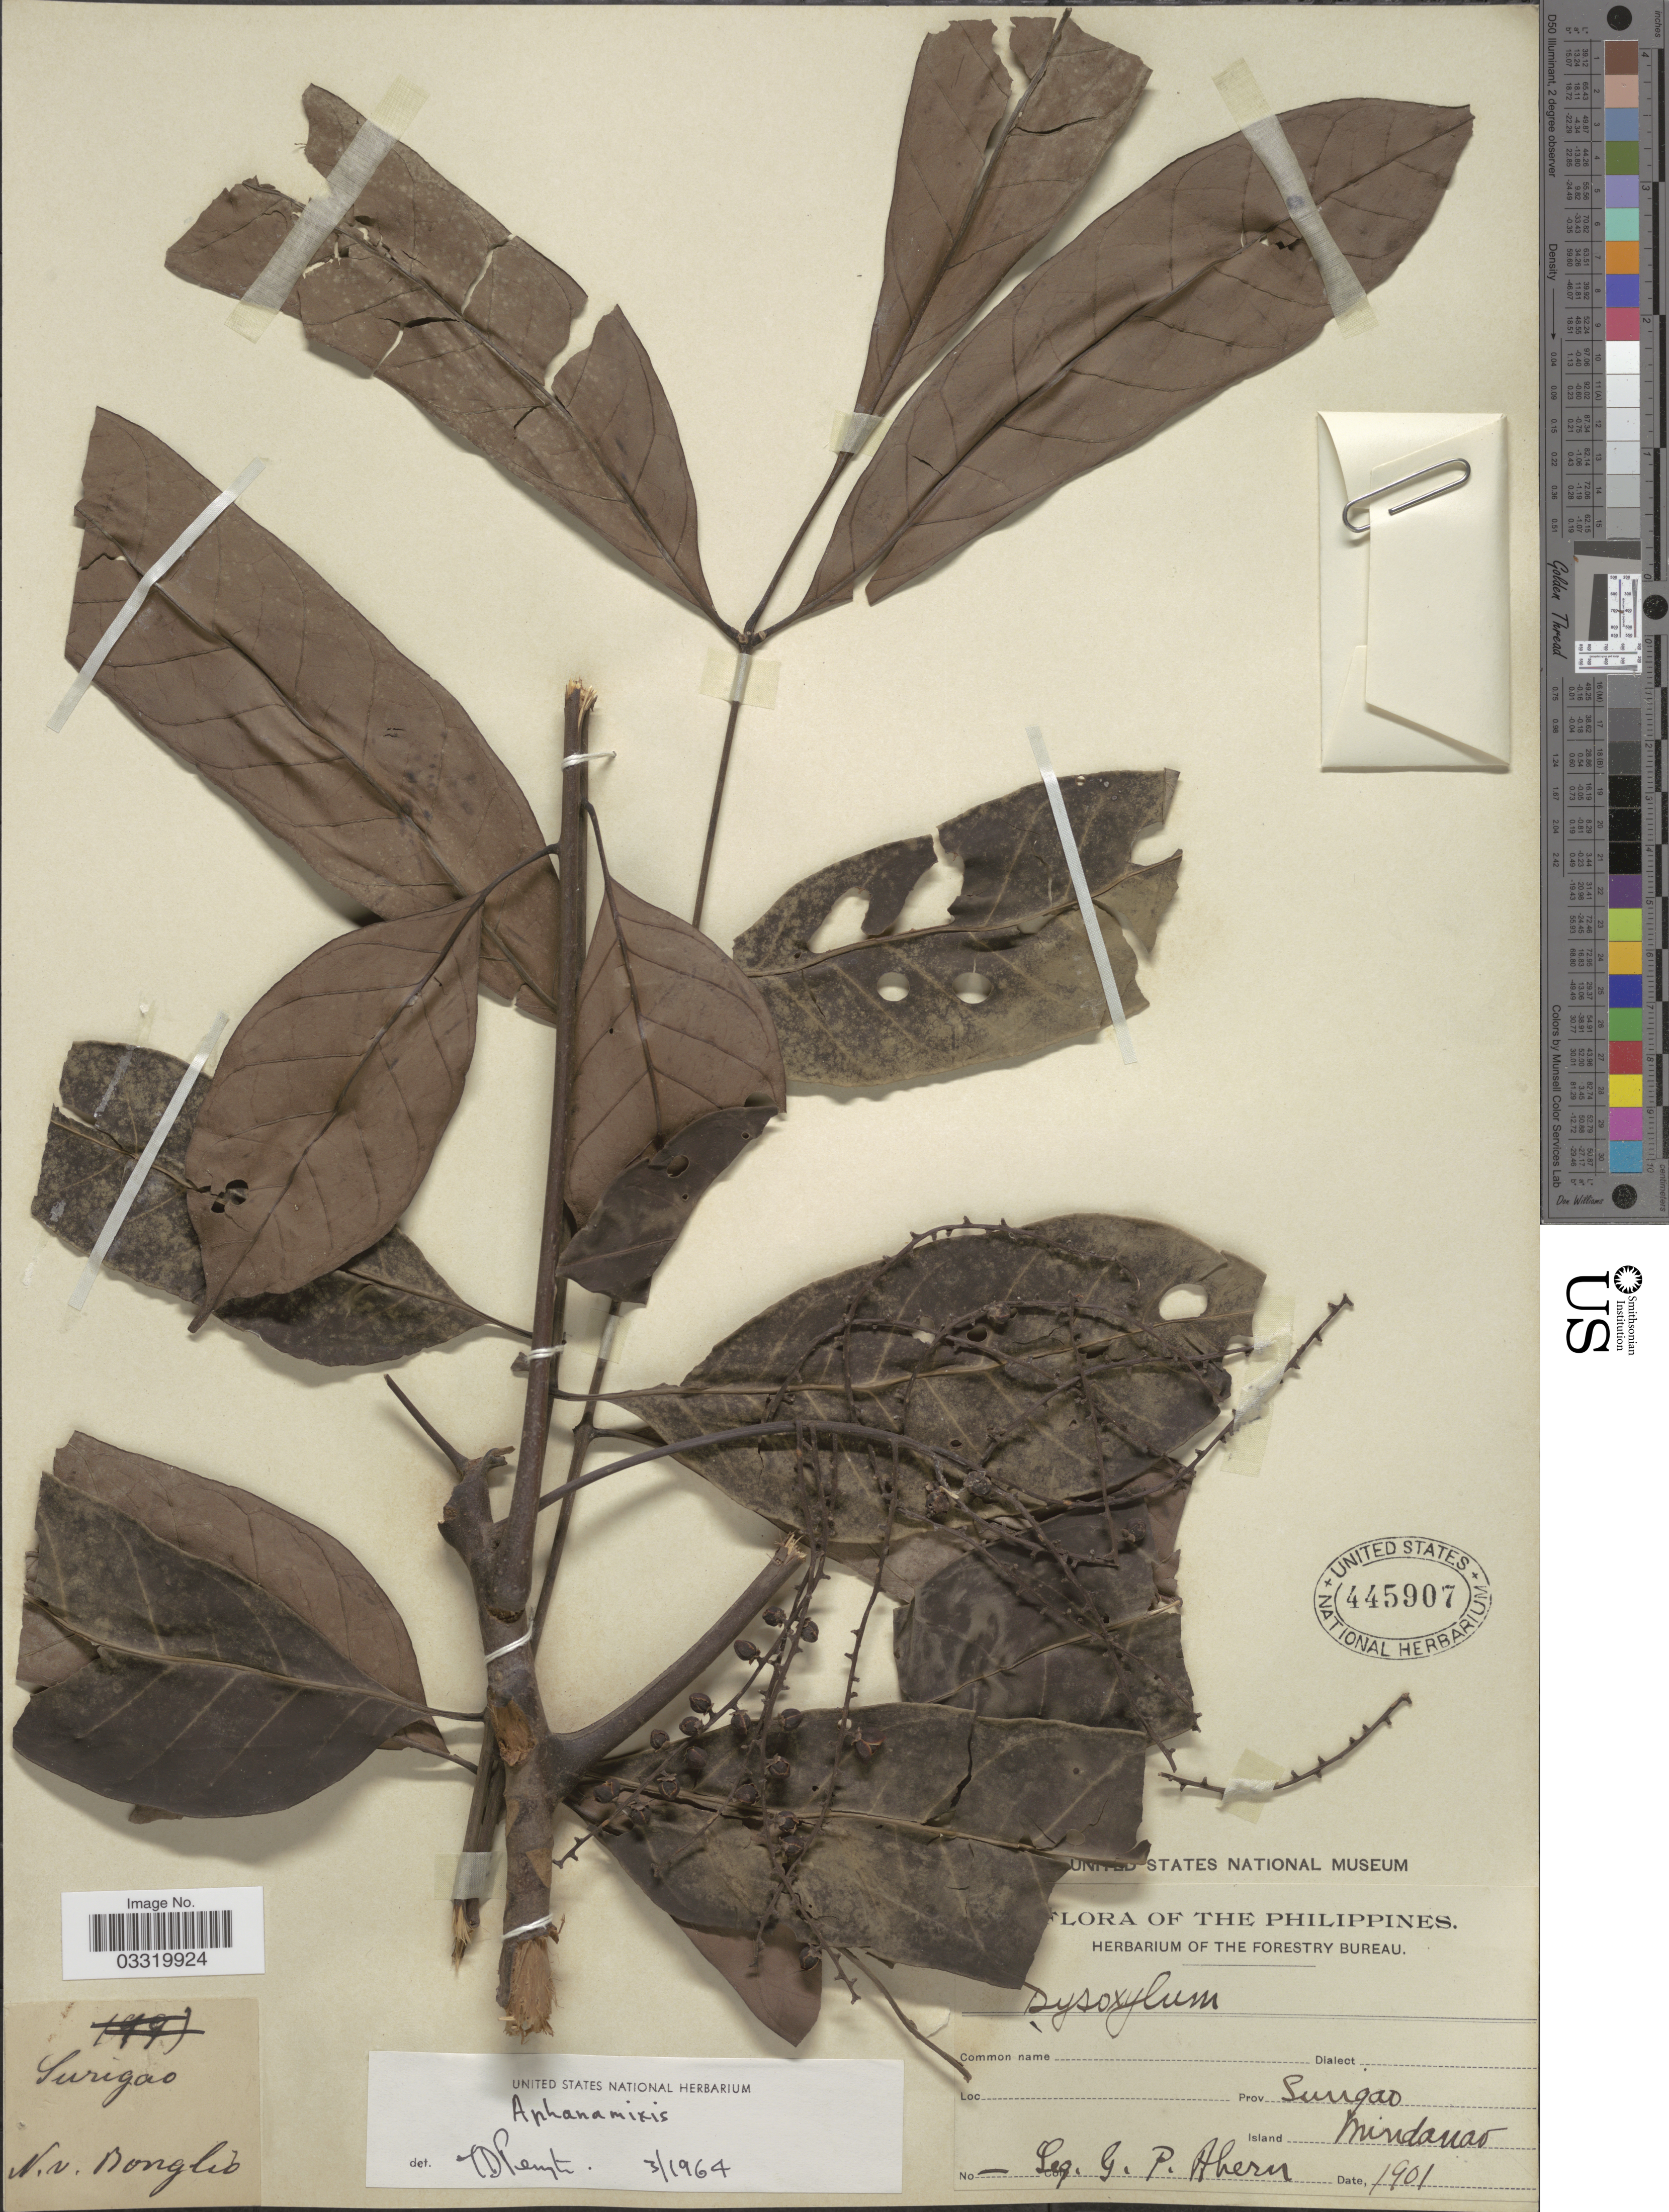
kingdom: Plantae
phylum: Tracheophyta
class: Magnoliopsida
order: Sapindales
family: Meliaceae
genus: Aphanamixis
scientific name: Aphanamixis polystachya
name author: (Wall.) R. Parker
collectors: G. Ahern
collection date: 1901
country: Philippines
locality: Prov. Surigao, Island Mindanao.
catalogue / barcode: US 445907